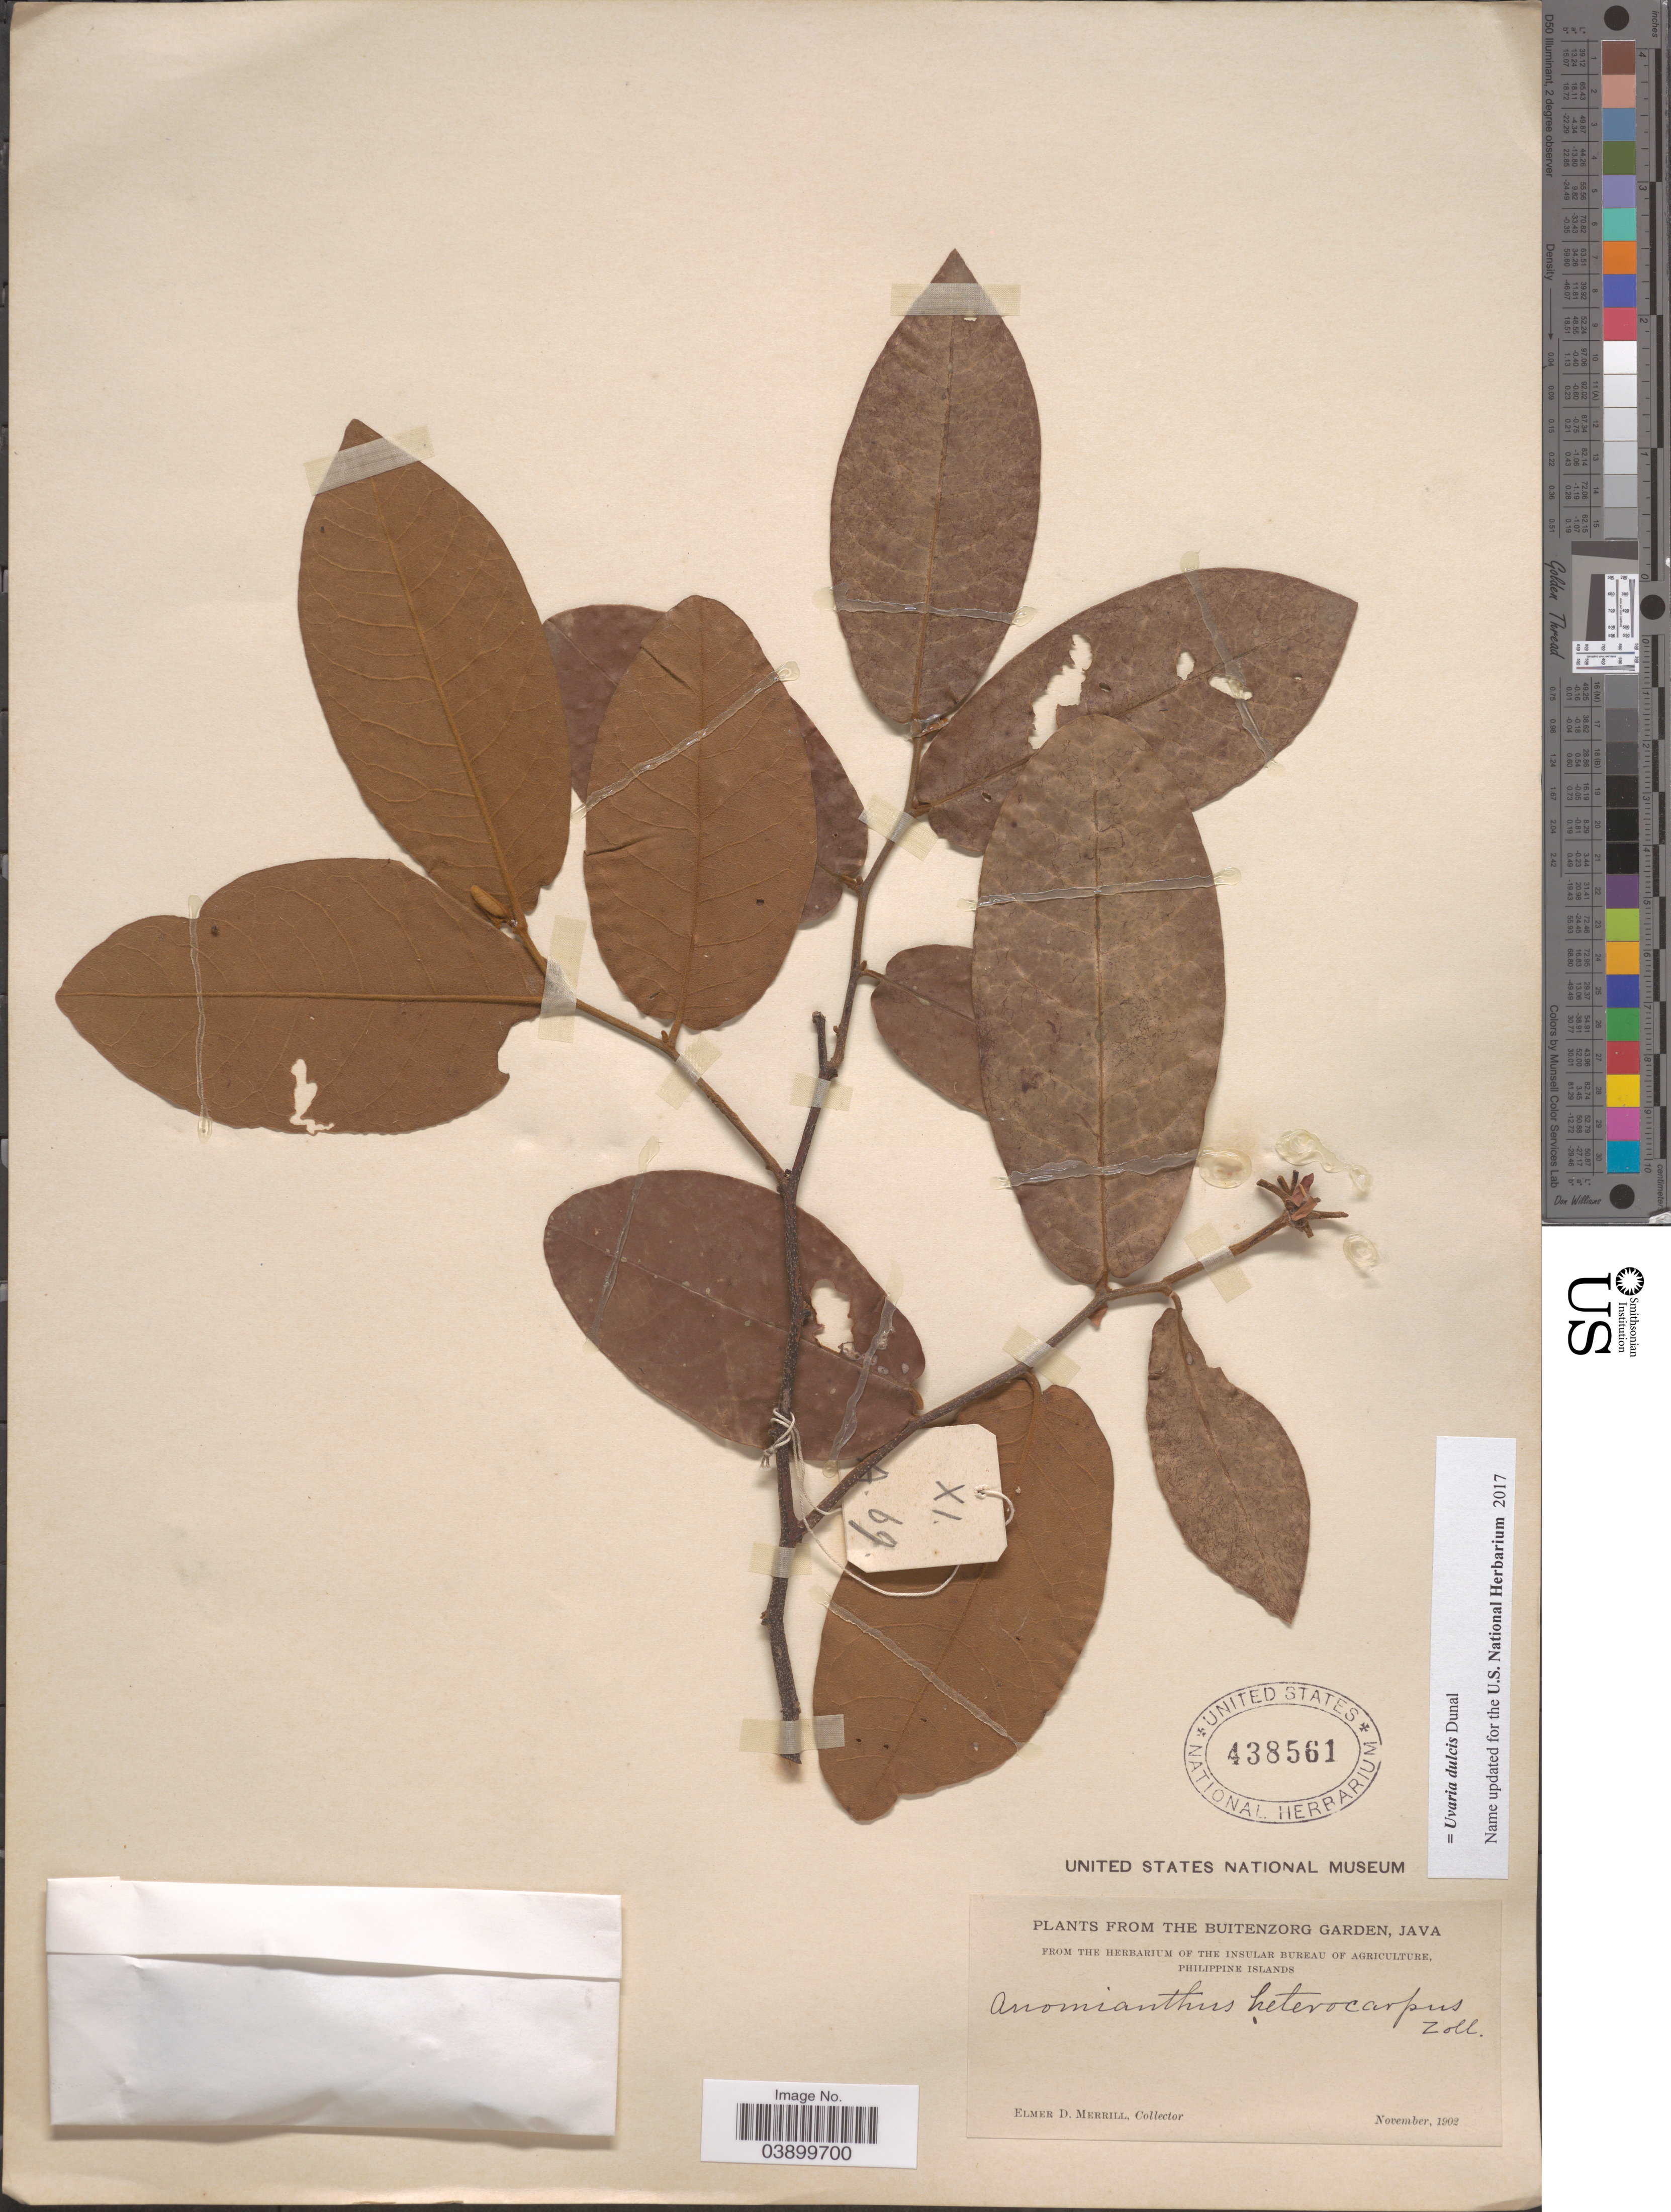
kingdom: Plantae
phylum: Tracheophyta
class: Magnoliopsida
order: Magnoliales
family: Annonaceae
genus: Uvaria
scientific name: Uvaria dulcis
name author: Dunal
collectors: E. D. Merrill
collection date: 1902-11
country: Indonesia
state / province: Java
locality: The Buitenzorg Garden.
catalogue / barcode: US 438561